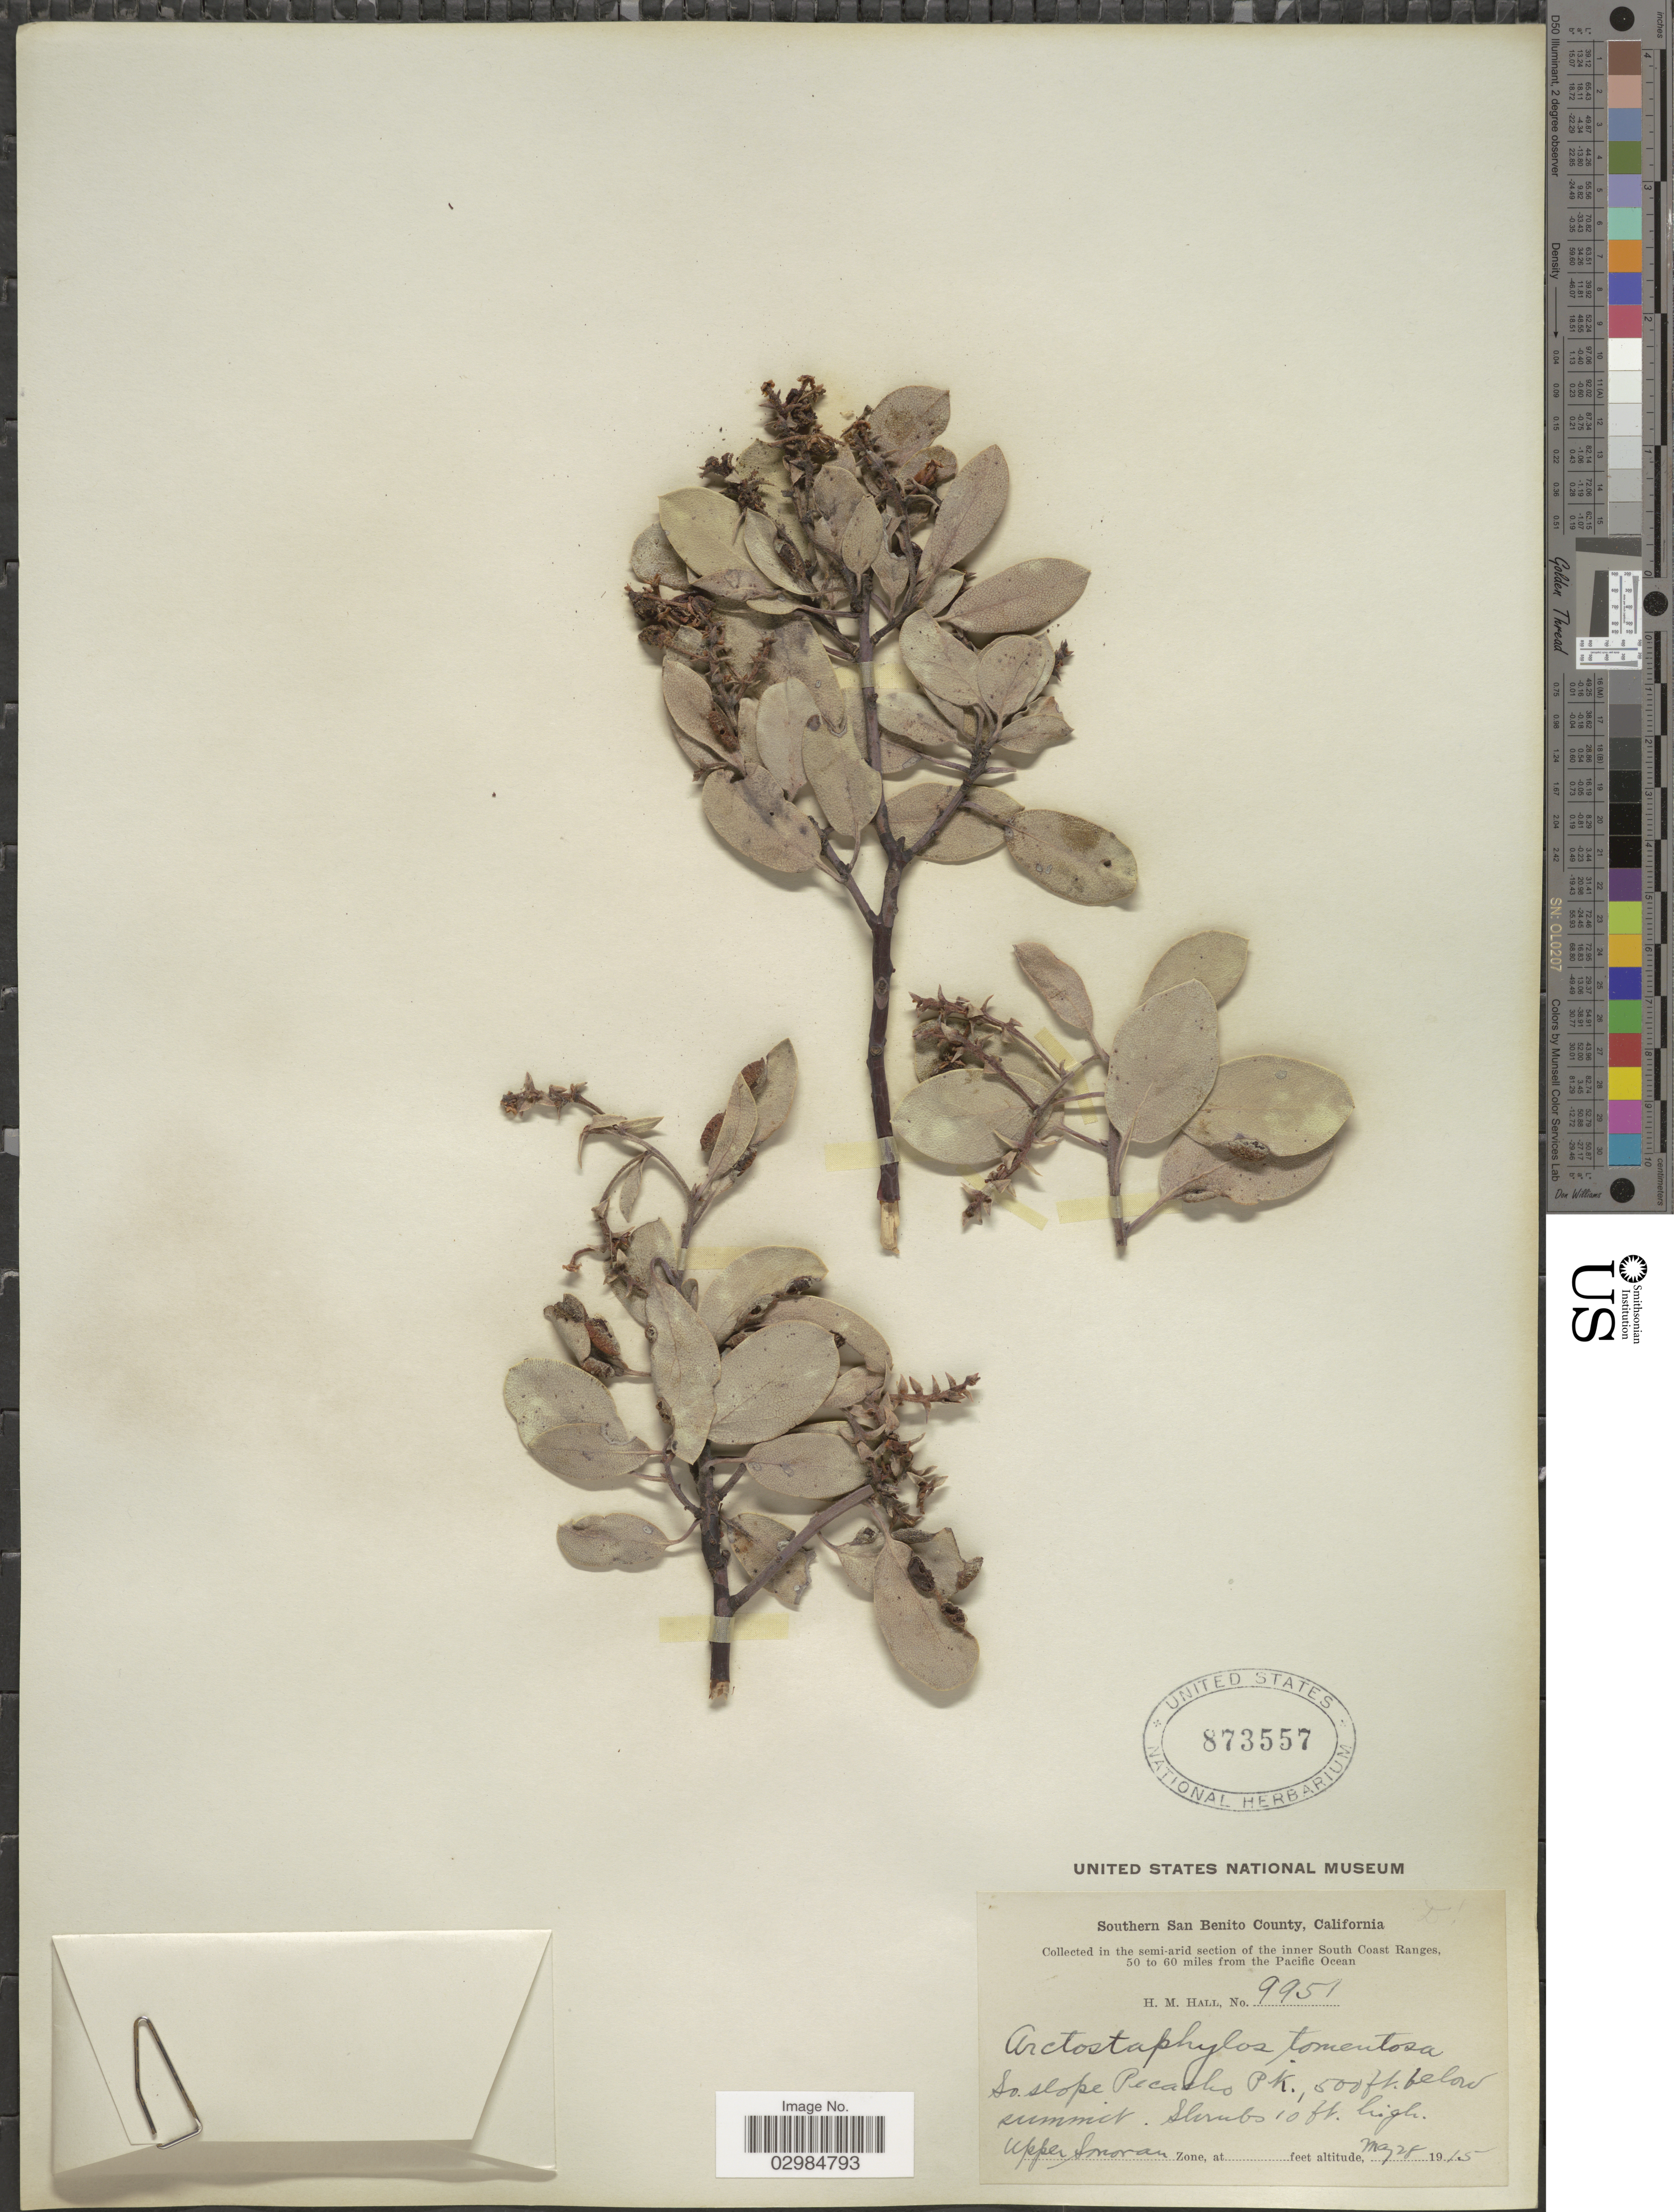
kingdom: Plantae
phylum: Tracheophyta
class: Magnoliopsida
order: Ericales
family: Ericaceae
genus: Arctostaphylos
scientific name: Arctostaphylos tomentosa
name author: (Pursh) Lindl.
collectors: H. M. Hall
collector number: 9951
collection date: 1915-05-28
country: United States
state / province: California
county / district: San Benito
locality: Southern San Benito County. Inner South Coast Ranges, 50 to 60 miles from the Pacific Ocean. So. slope Pecasho PK.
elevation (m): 152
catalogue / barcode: US 873557